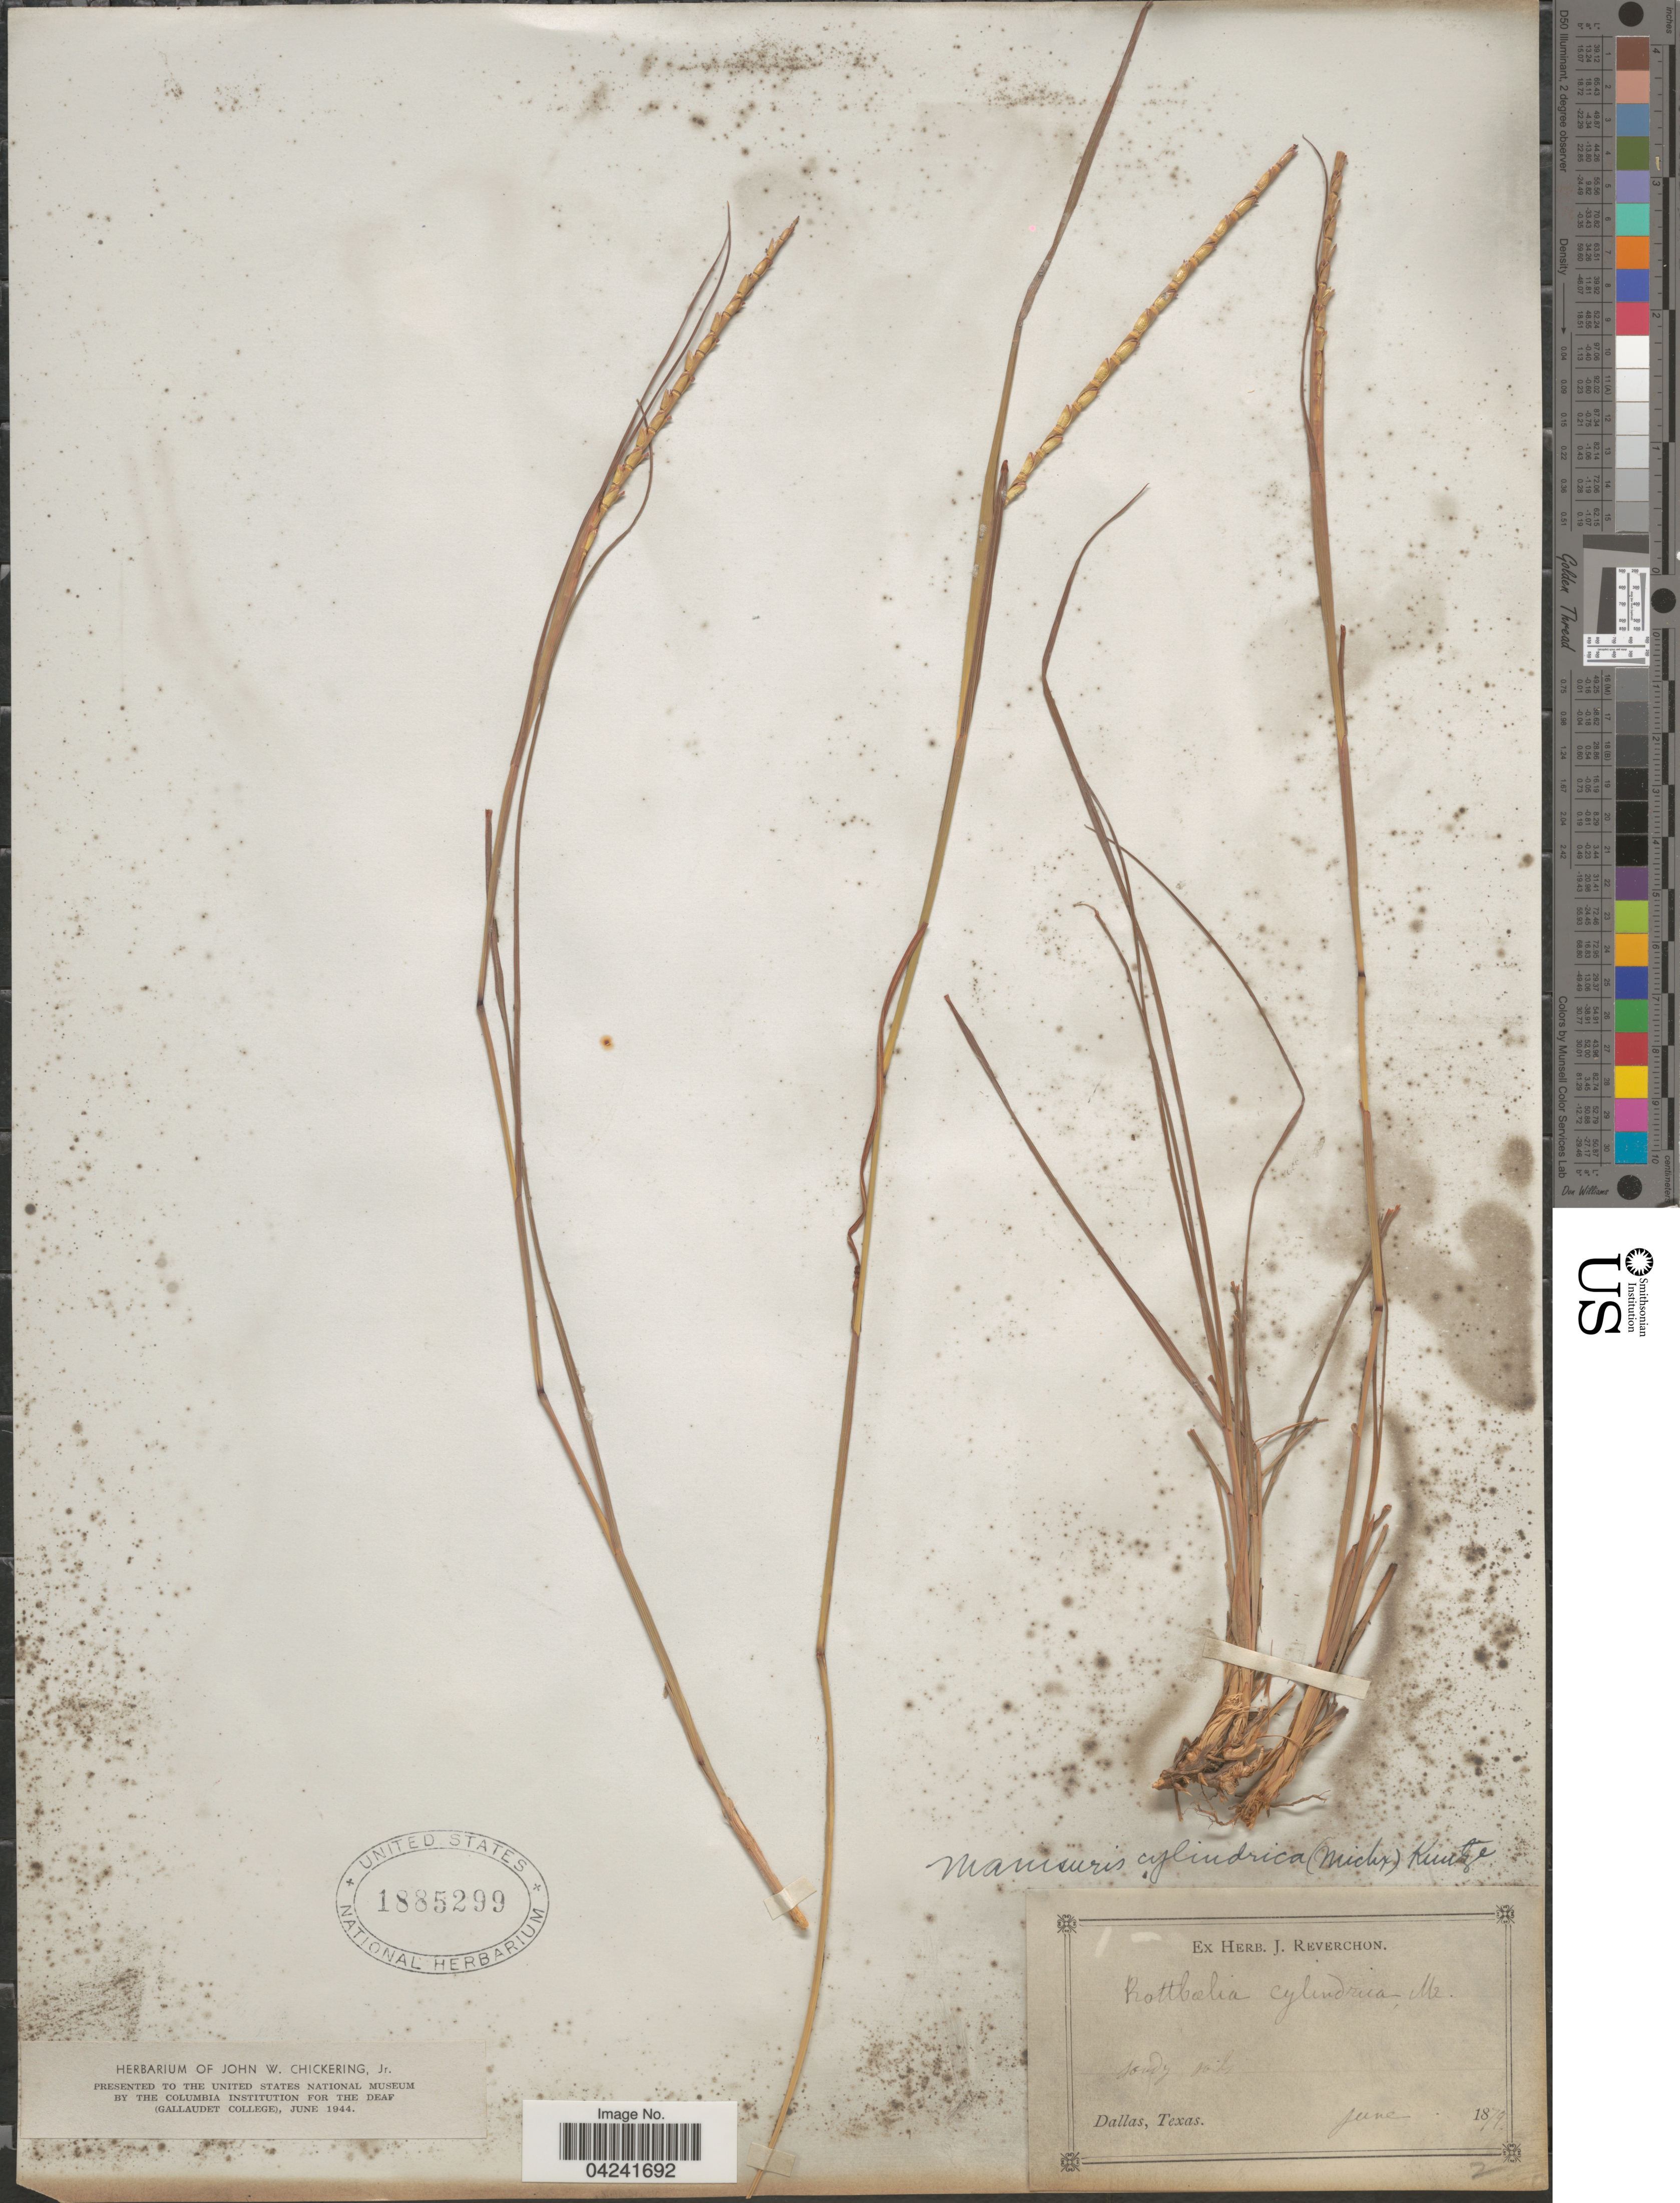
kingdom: Plantae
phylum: Tracheophyta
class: Liliopsida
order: Poales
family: Poaceae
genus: Mnesithea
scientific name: Mnesithea cylindrica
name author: (Michx.) de Koning & Sosef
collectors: ex herb. J. Reverchon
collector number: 2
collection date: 1879-06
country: United States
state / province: Texas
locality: Dallas.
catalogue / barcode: US 1885299